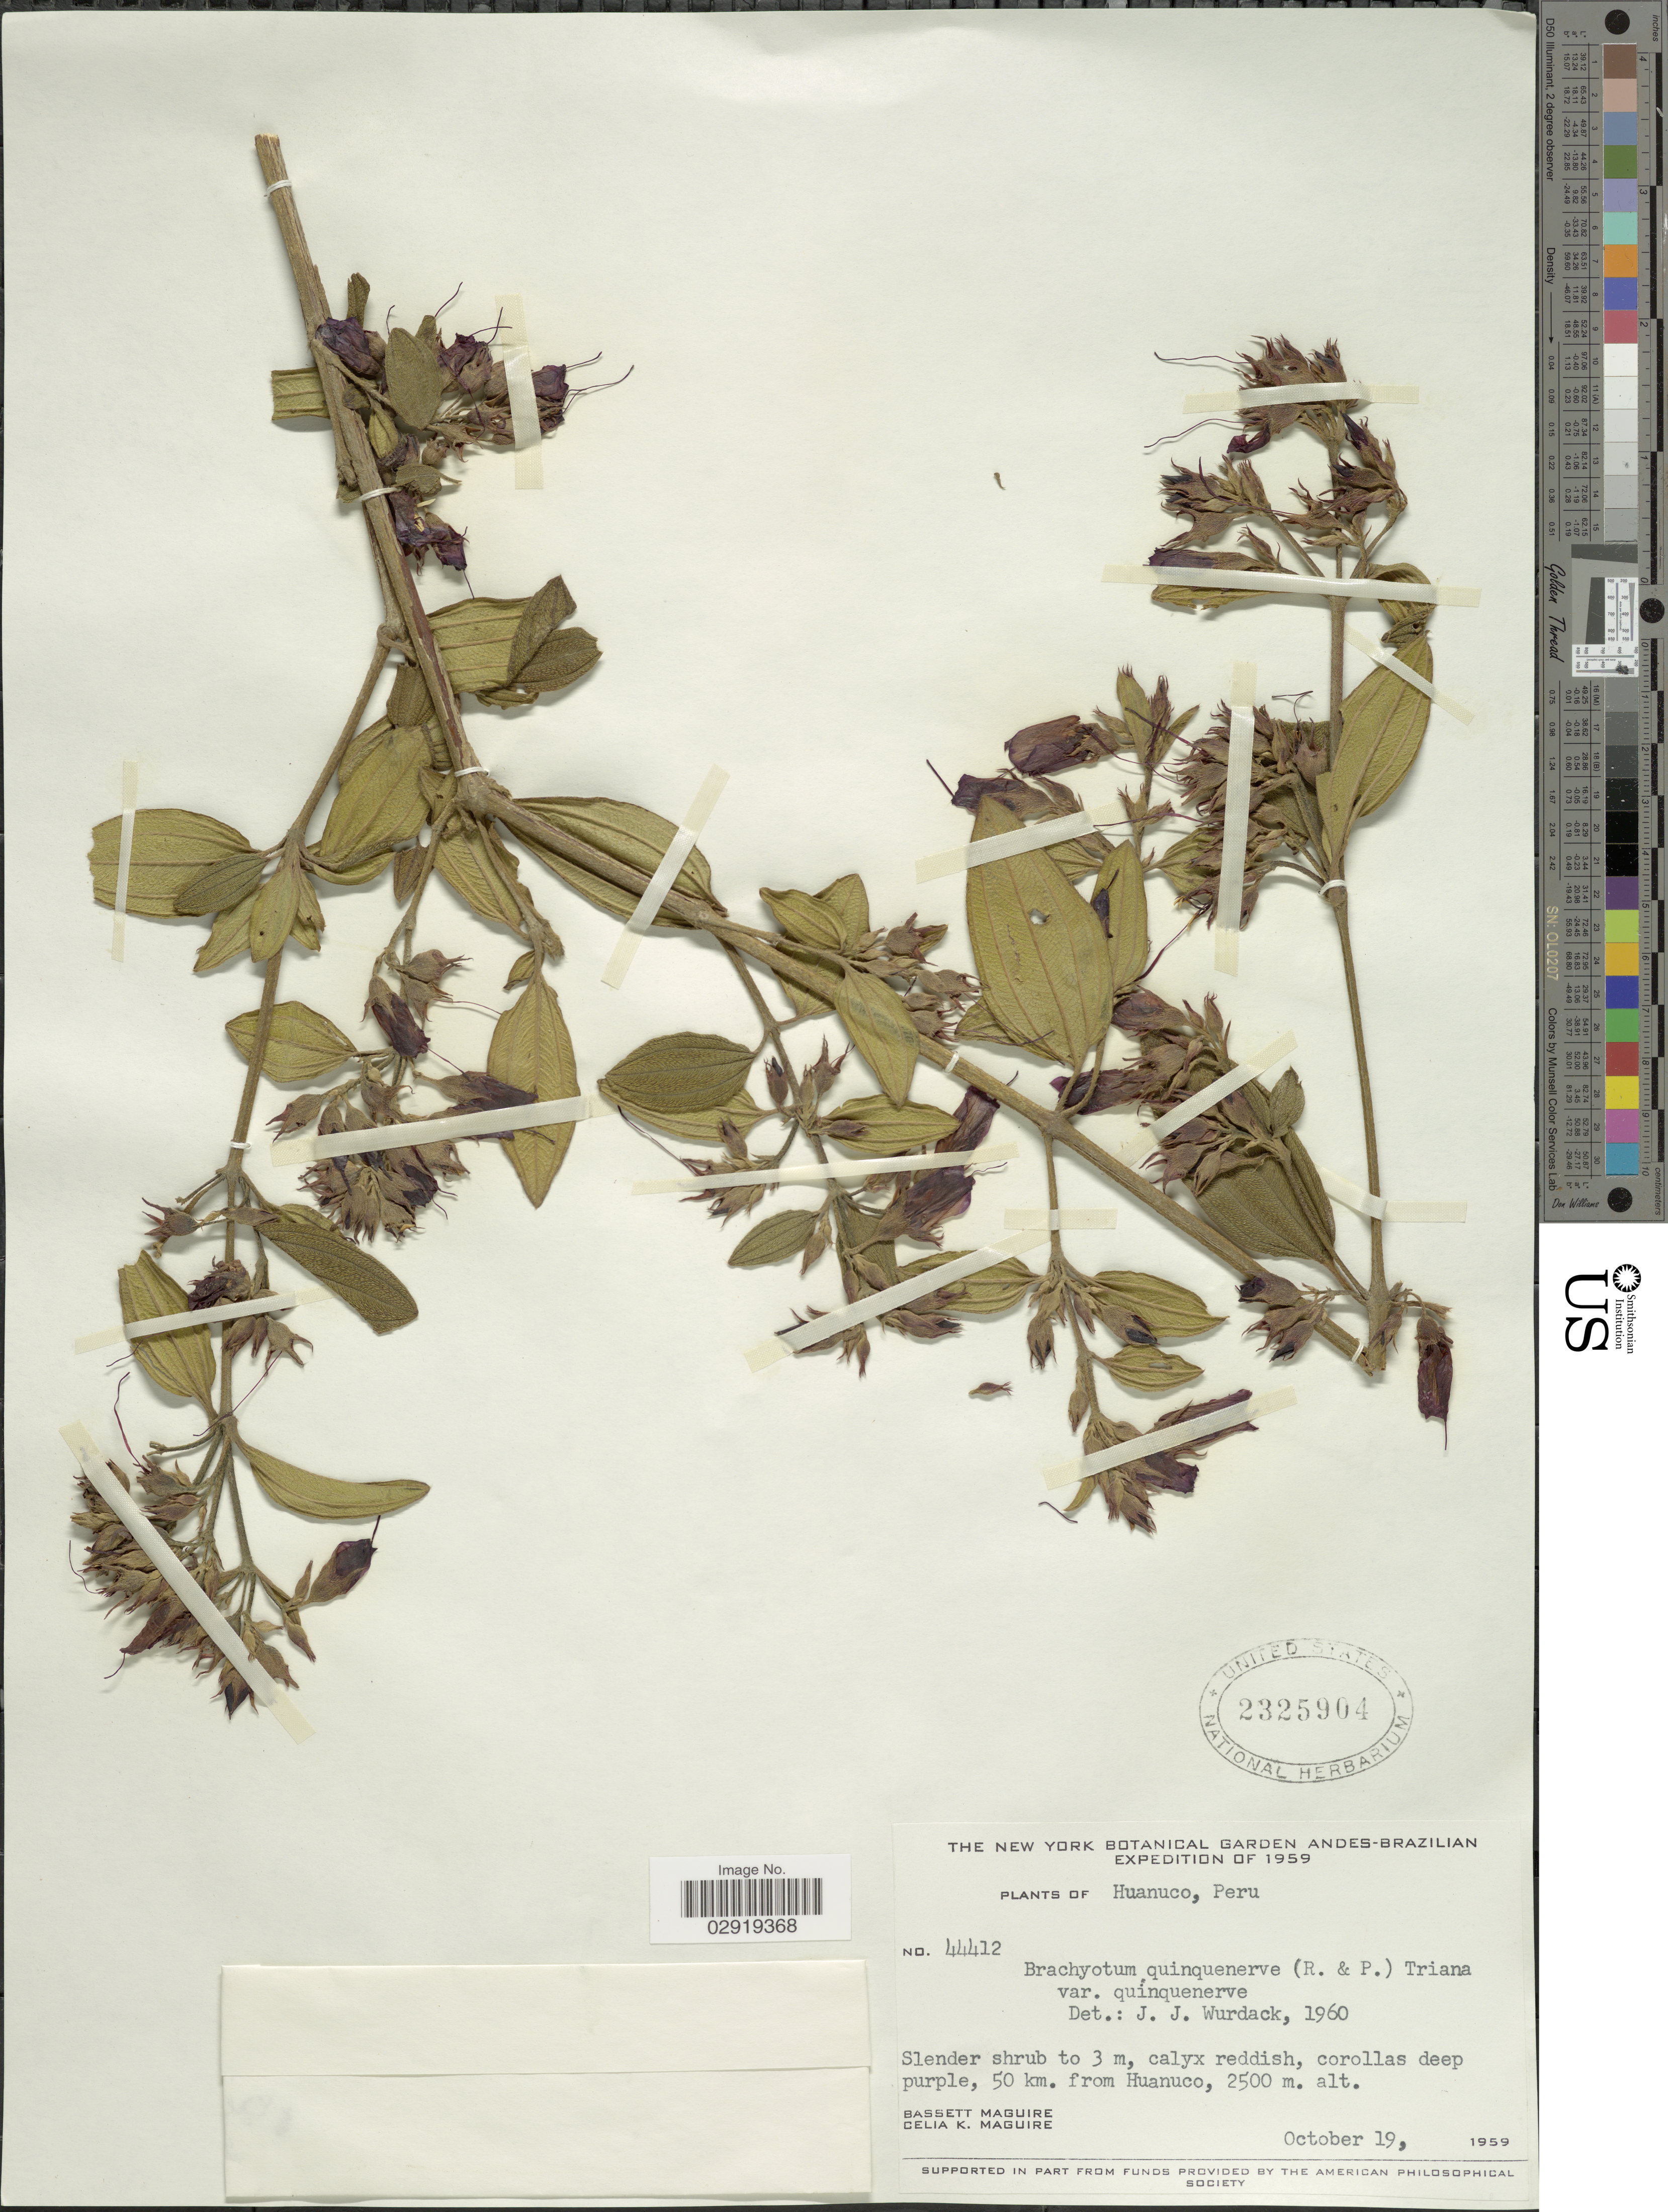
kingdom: Plantae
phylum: Tracheophyta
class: Magnoliopsida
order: Myrtales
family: Melastomataceae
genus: Brachyotum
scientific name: Brachyotum quinquenerve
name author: (Ruiz & Pav.) Triana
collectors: B. Maguire & C. K. Maguire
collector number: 44412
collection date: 1959-10-19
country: Peru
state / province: Huánuco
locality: Andes. 50 km. from Huanuco.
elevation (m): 2500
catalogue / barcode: US 2325904